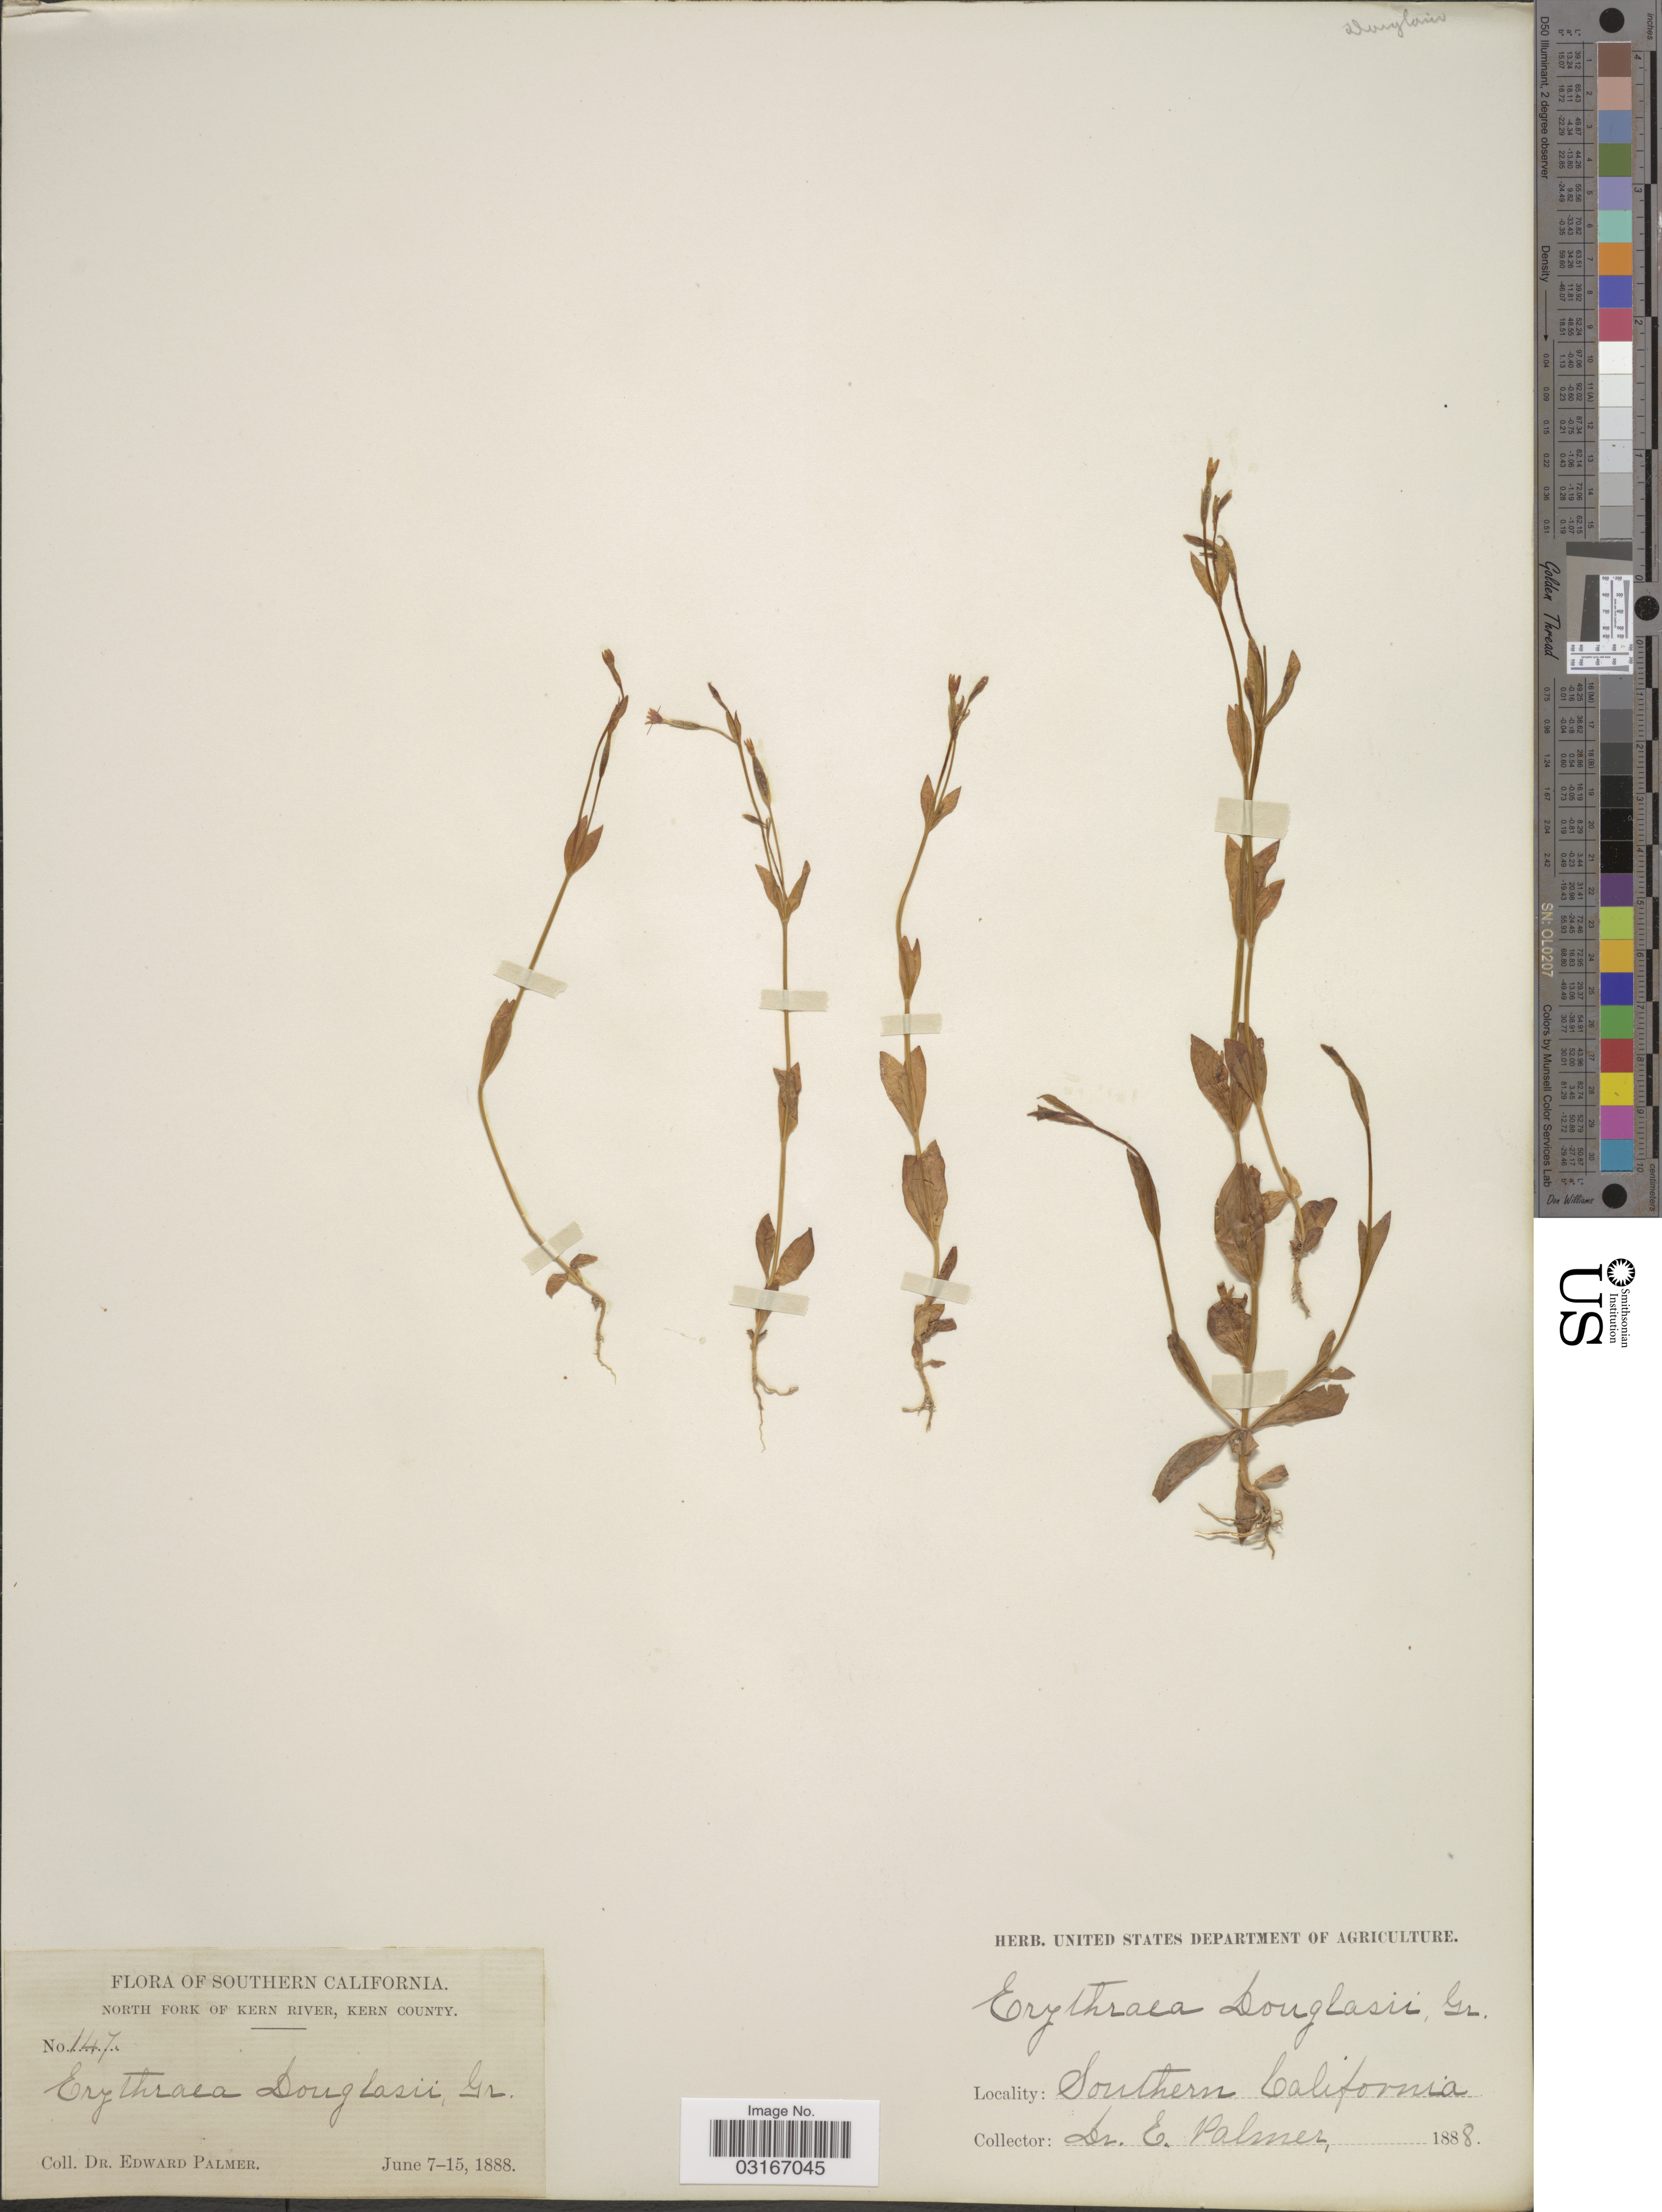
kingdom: Plantae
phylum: Tracheophyta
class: Magnoliopsida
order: Gentianales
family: Gentianaceae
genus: Centaurium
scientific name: Centaurium exaltatum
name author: (Griseb.) W. Wight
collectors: E. Palmer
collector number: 147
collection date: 1888-06-07/1888-06-15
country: United States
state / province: California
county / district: Kern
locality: Southern California, North Fork of Kern River, Kern County.